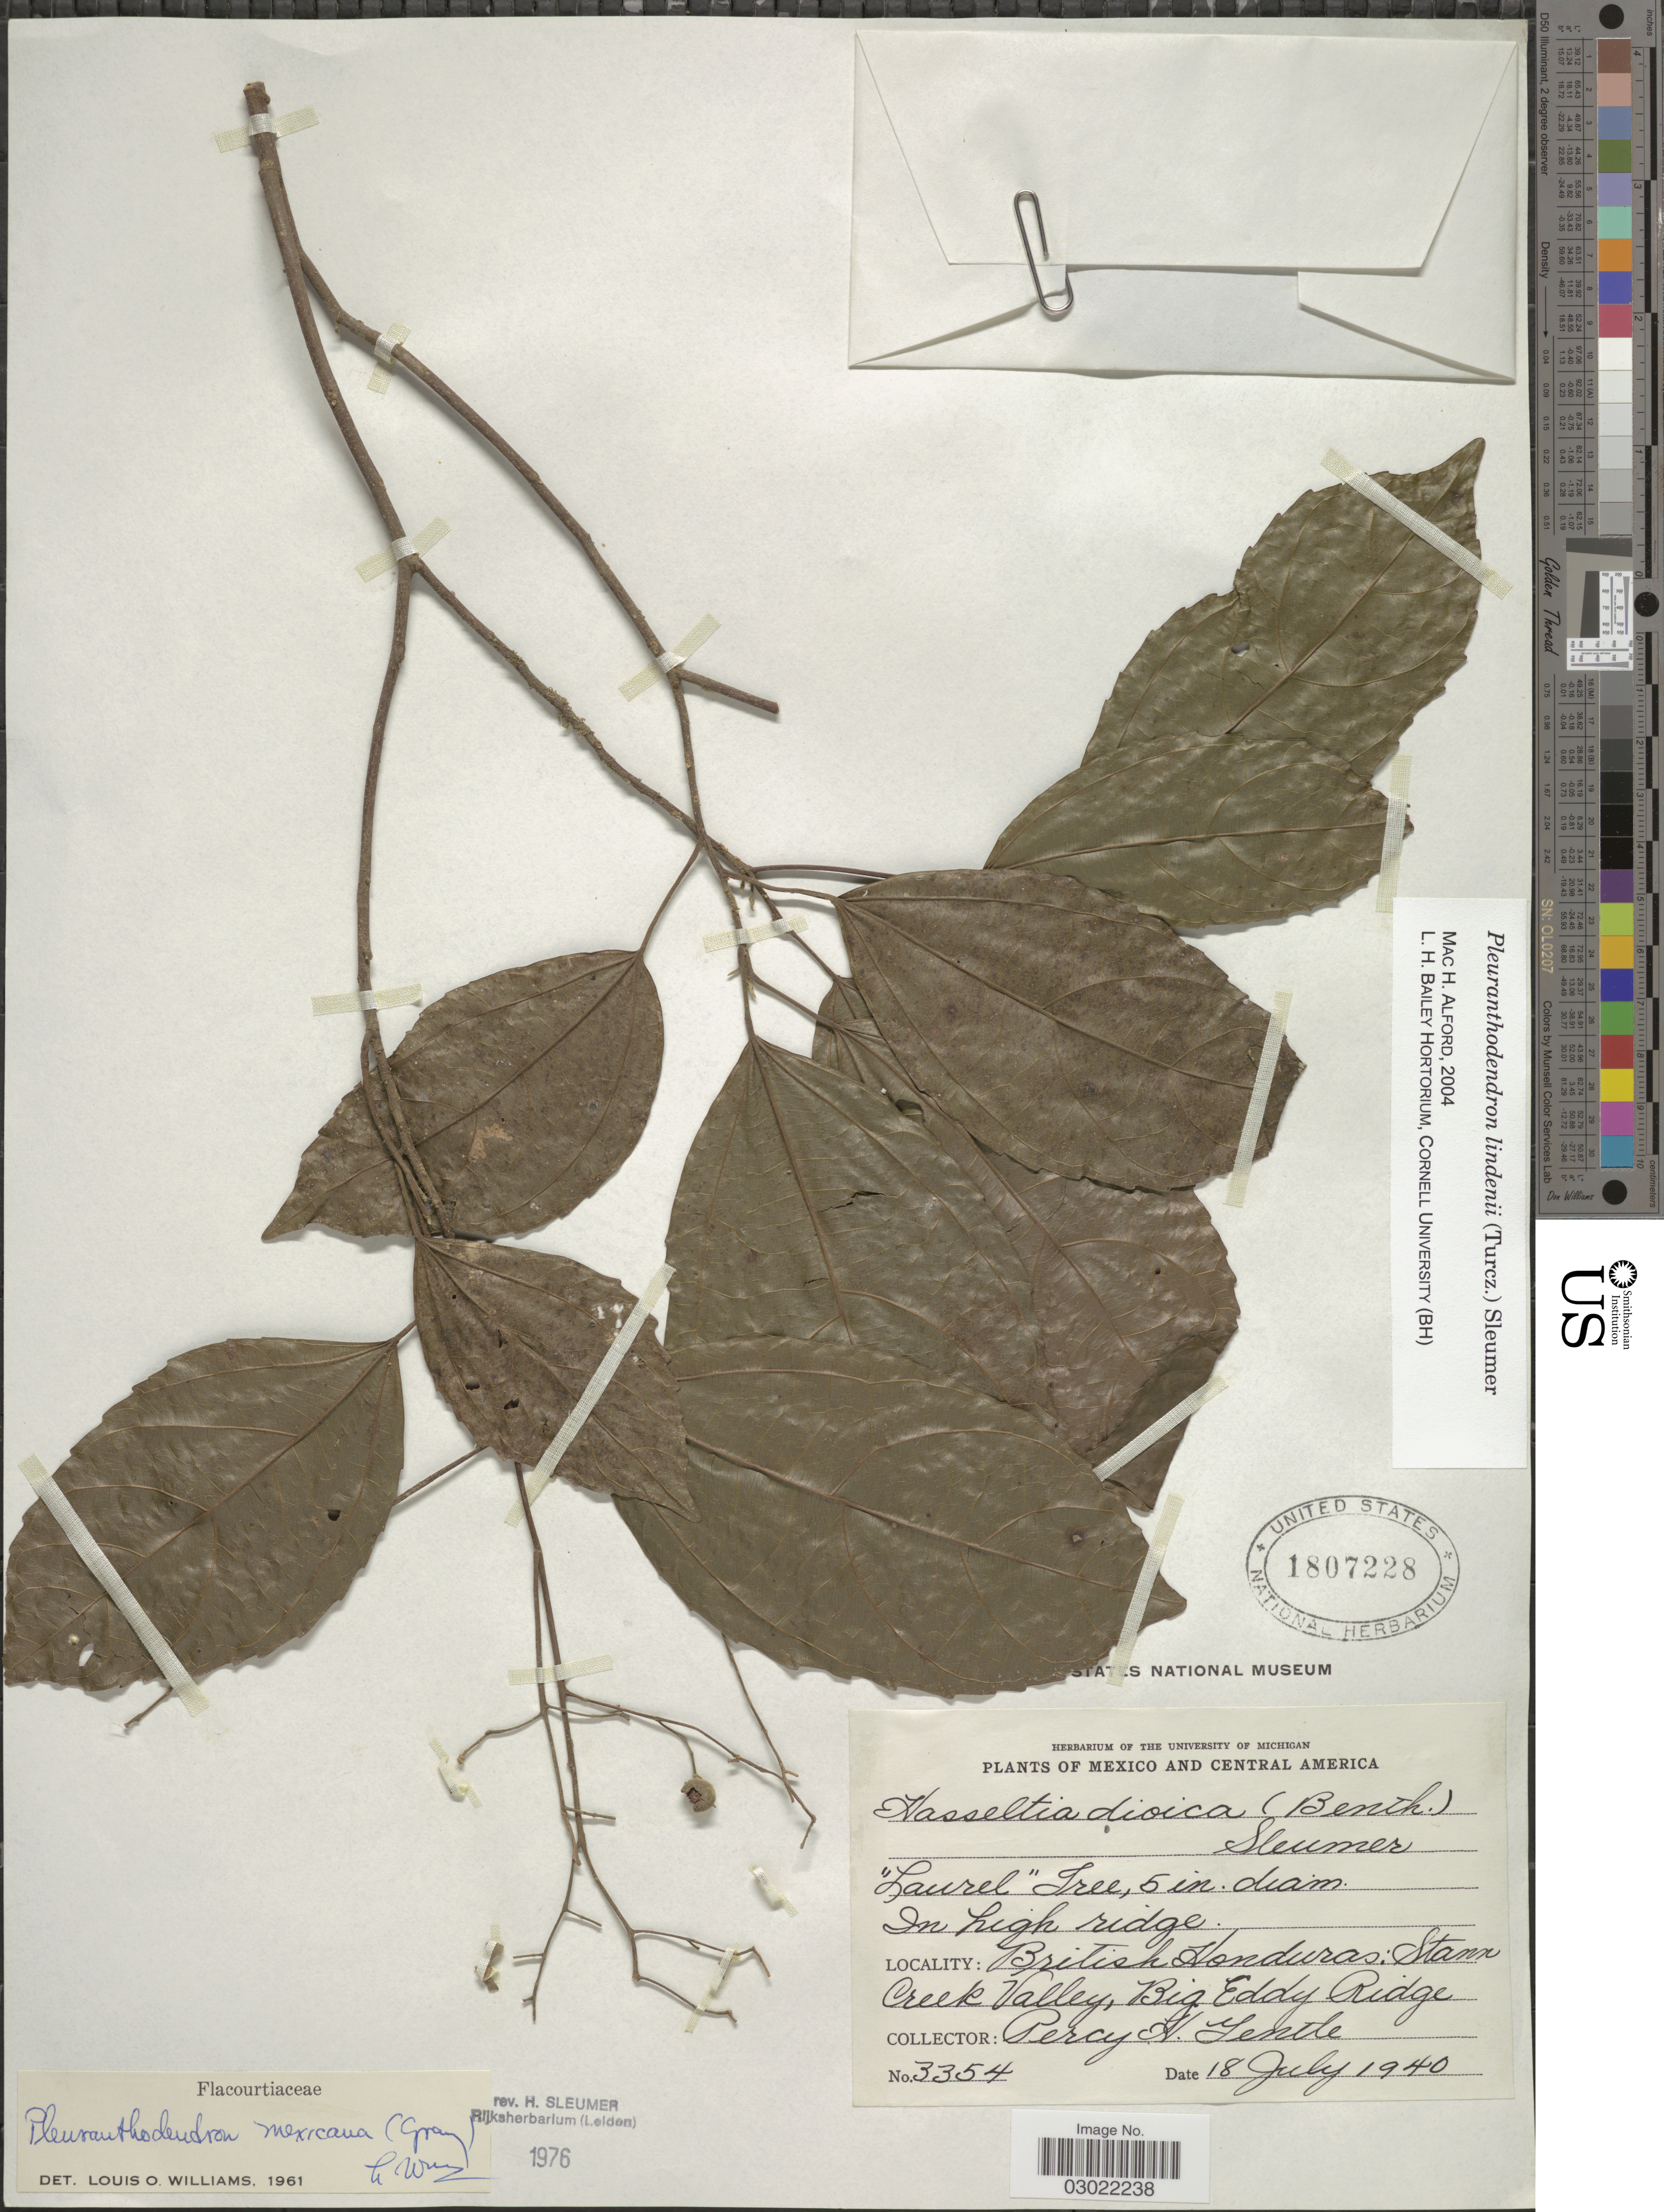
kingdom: Plantae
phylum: Tracheophyta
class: Magnoliopsida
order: Malpighiales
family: Salicaceae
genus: Pleuranthodendron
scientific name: Pleuranthodendron lindenii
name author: (Turcz.) Sleumer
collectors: P. H. Gentle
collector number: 3354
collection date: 1940-07-18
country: Belize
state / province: Stann Creek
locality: British Honduras: Stann Creek Valley, Big Eddy Ridge.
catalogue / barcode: US 1807228